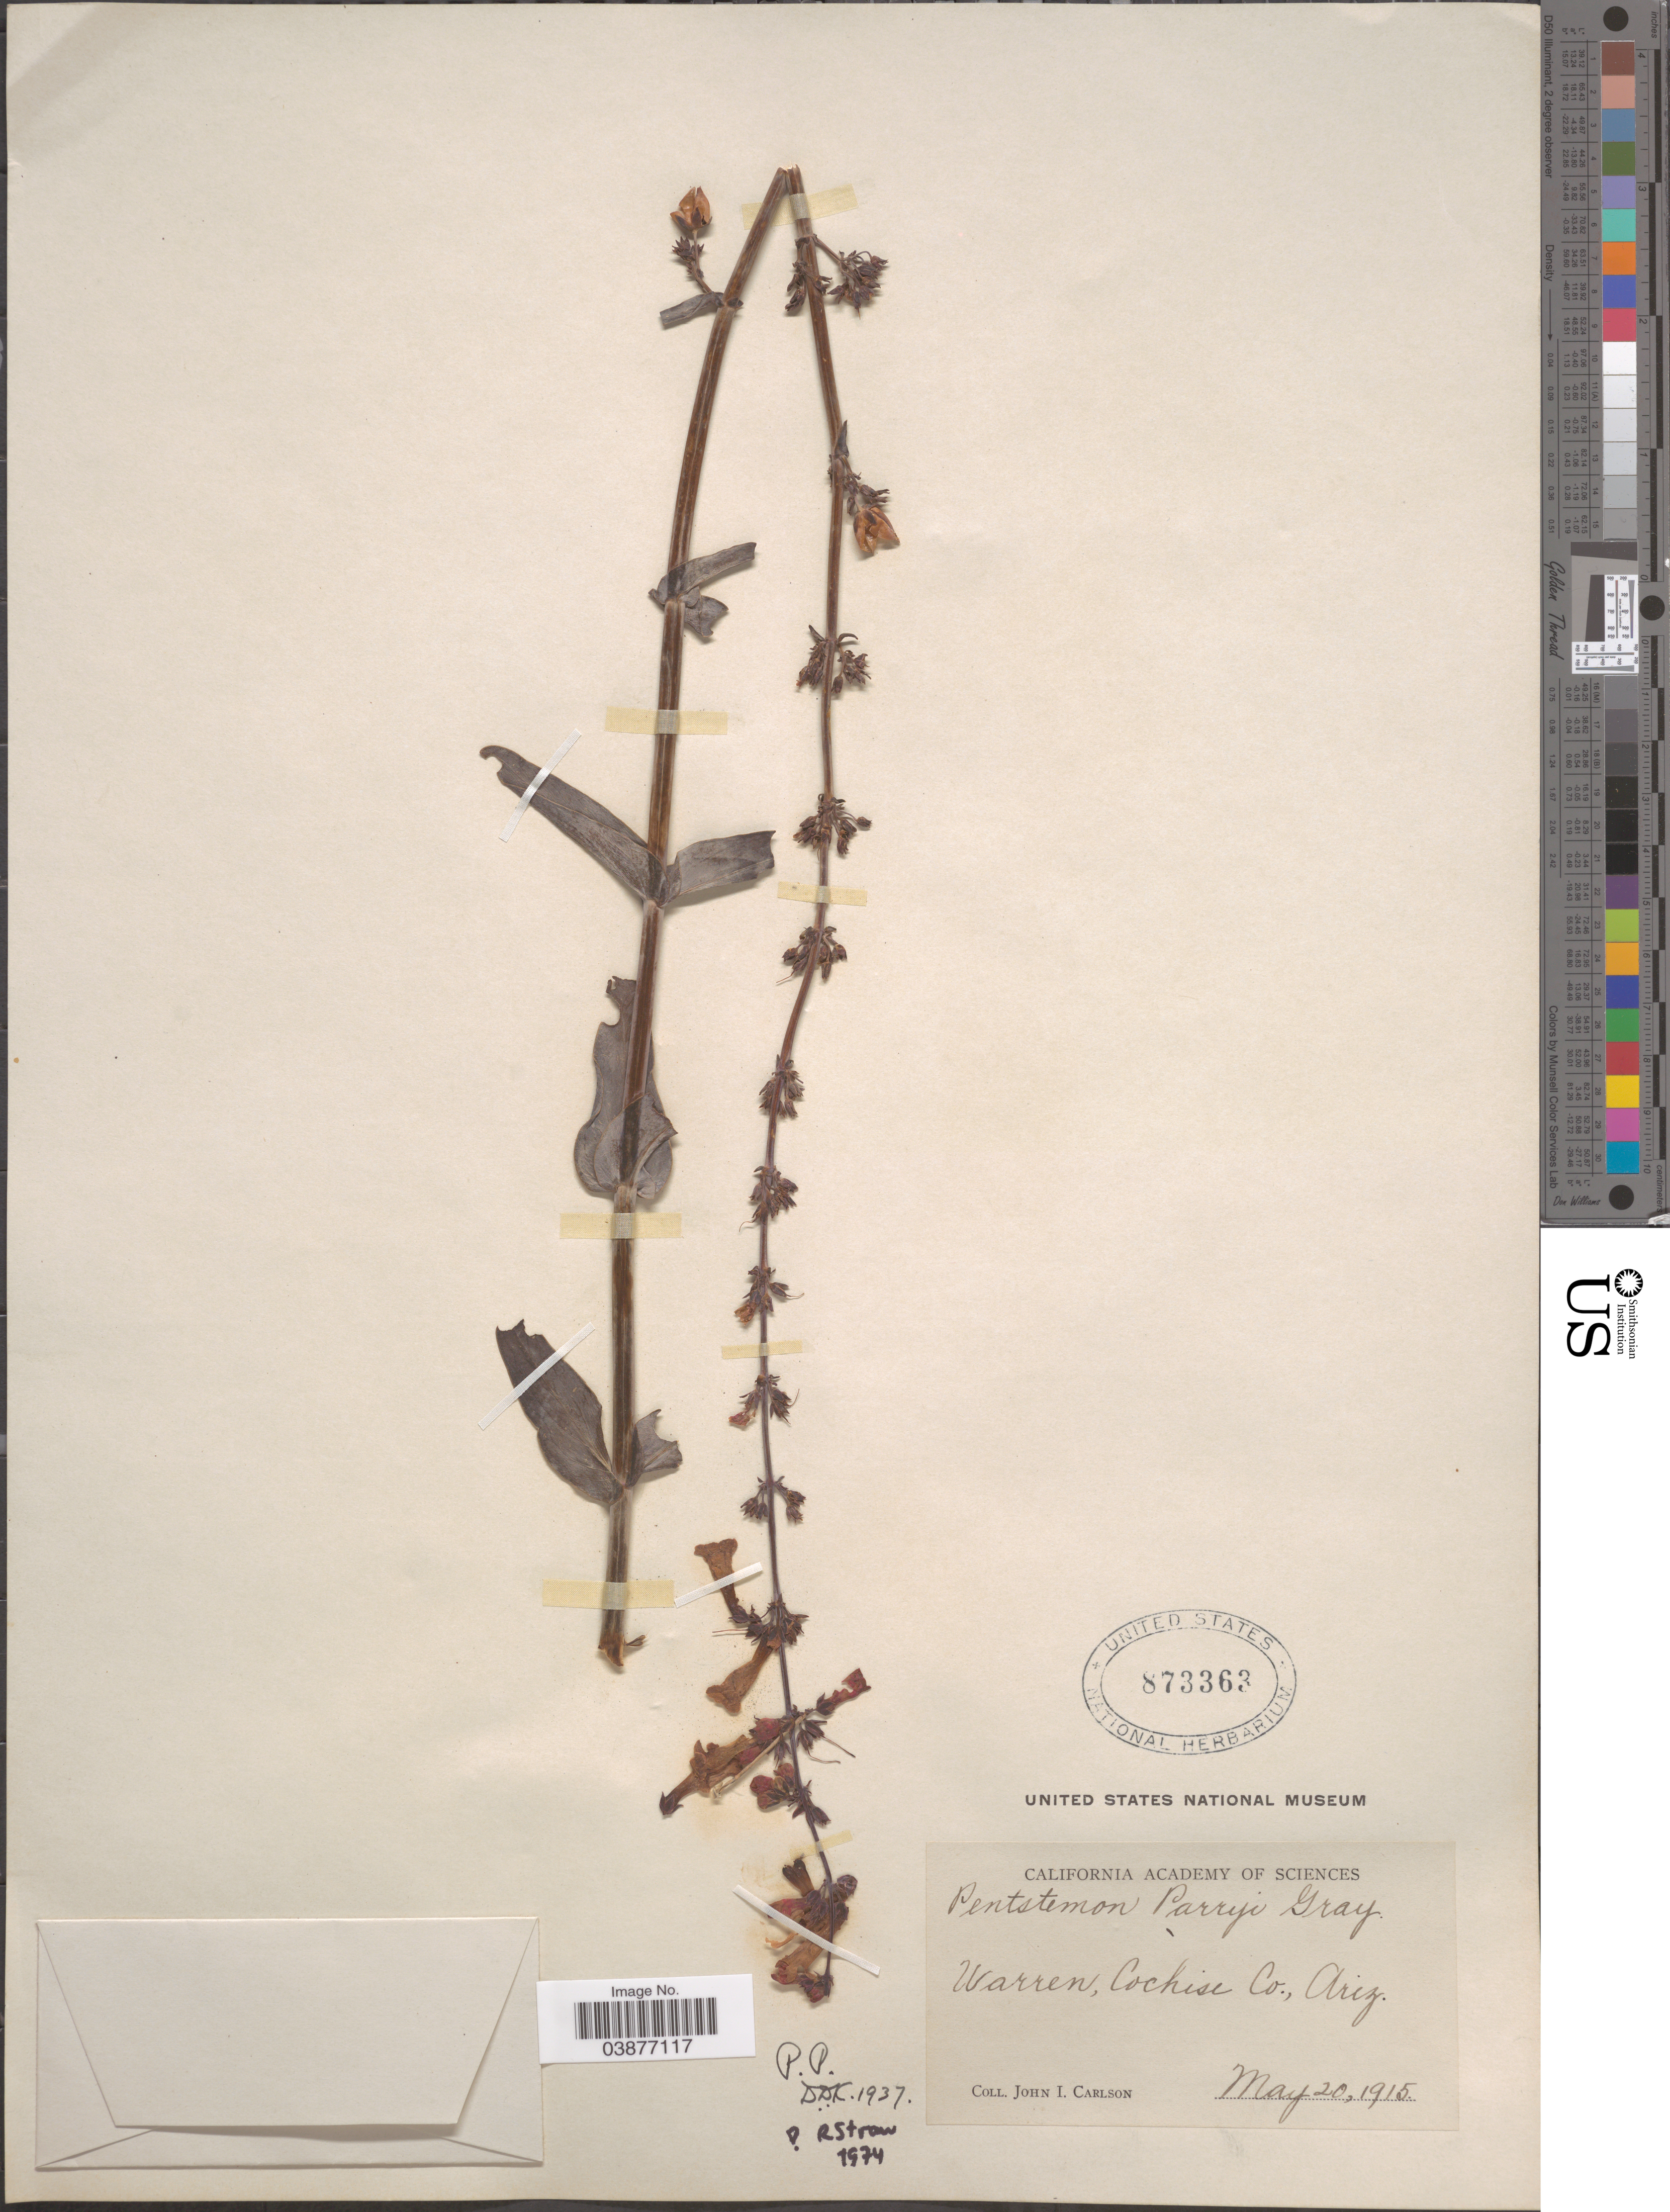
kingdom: Plantae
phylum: Tracheophyta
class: Magnoliopsida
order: Lamiales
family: Plantaginaceae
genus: Penstemon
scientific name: Penstemon parryi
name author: A. Gray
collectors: J. Carlson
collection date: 1915-05-20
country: United States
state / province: Arizona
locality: Warren, Cochise Co.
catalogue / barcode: US 873363